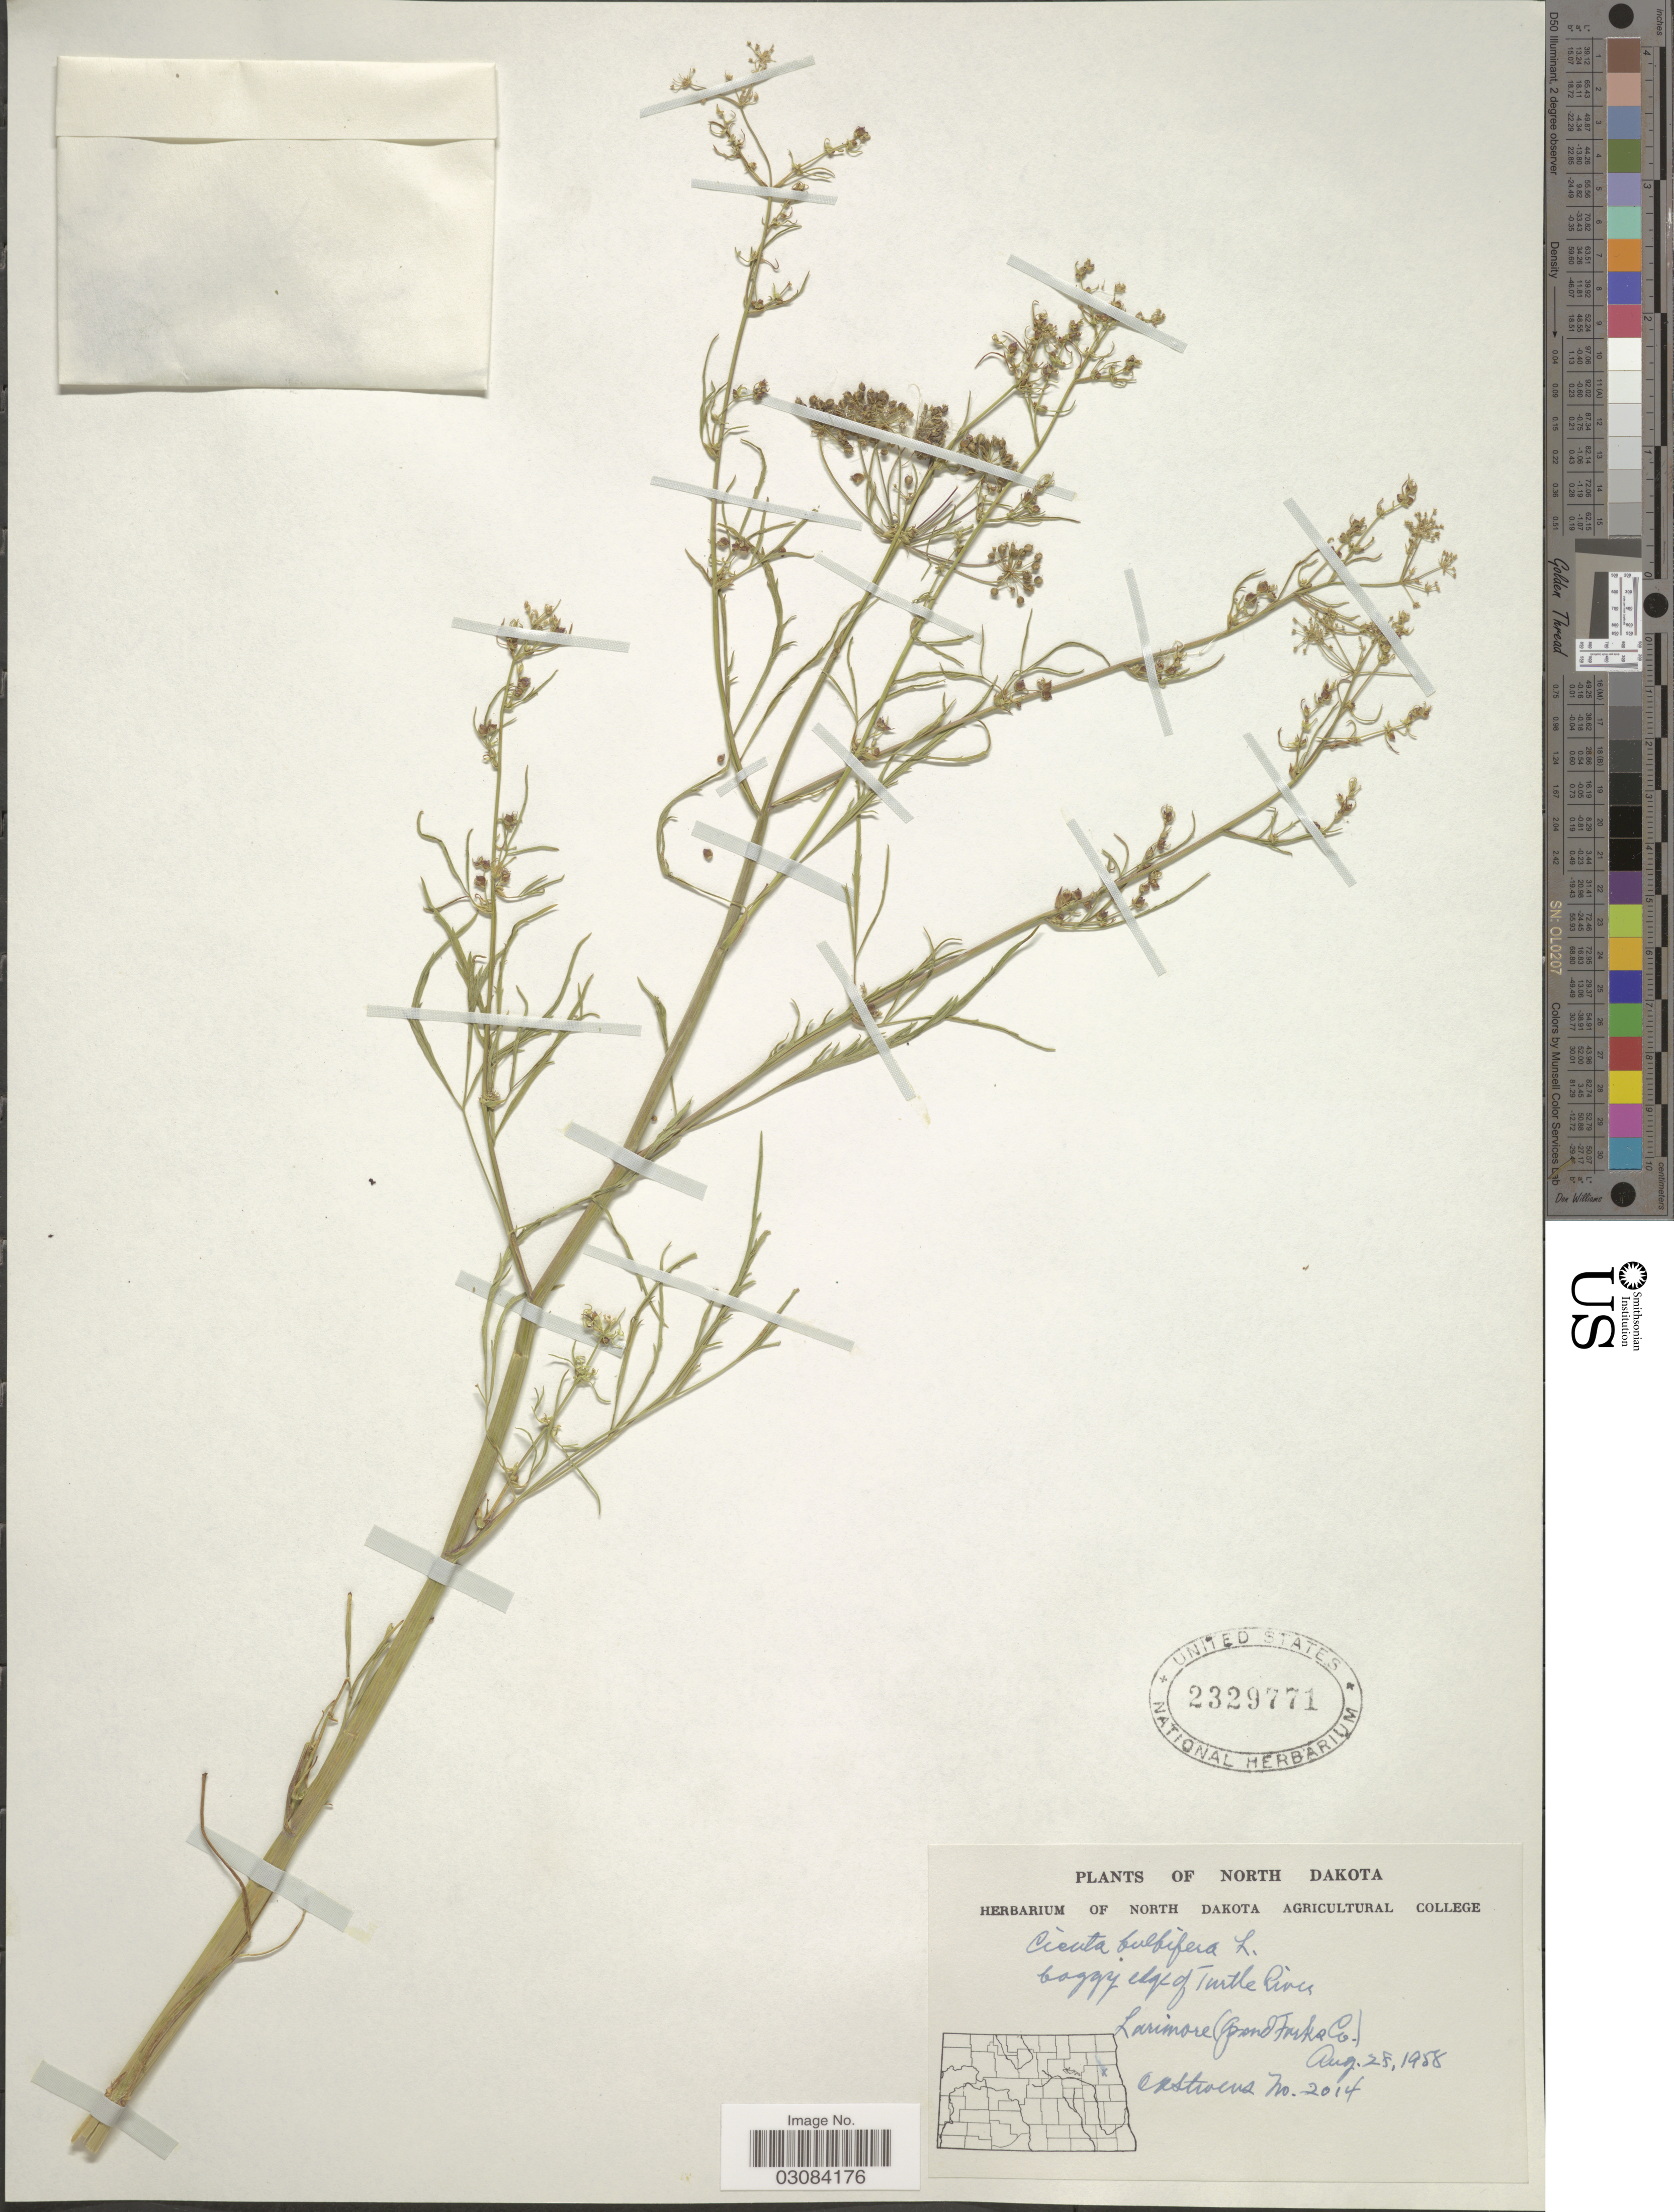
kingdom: Plantae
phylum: Tracheophyta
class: Magnoliopsida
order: Apiales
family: Apiaceae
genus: Cicuta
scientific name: Cicuta bulbifera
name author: L.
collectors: O. A. Stevens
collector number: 2014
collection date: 1958-08-28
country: United States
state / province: North Dakota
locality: Boggy edge of Turtle River. Larimore (pond of Forks Co.).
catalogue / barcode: US 2329771